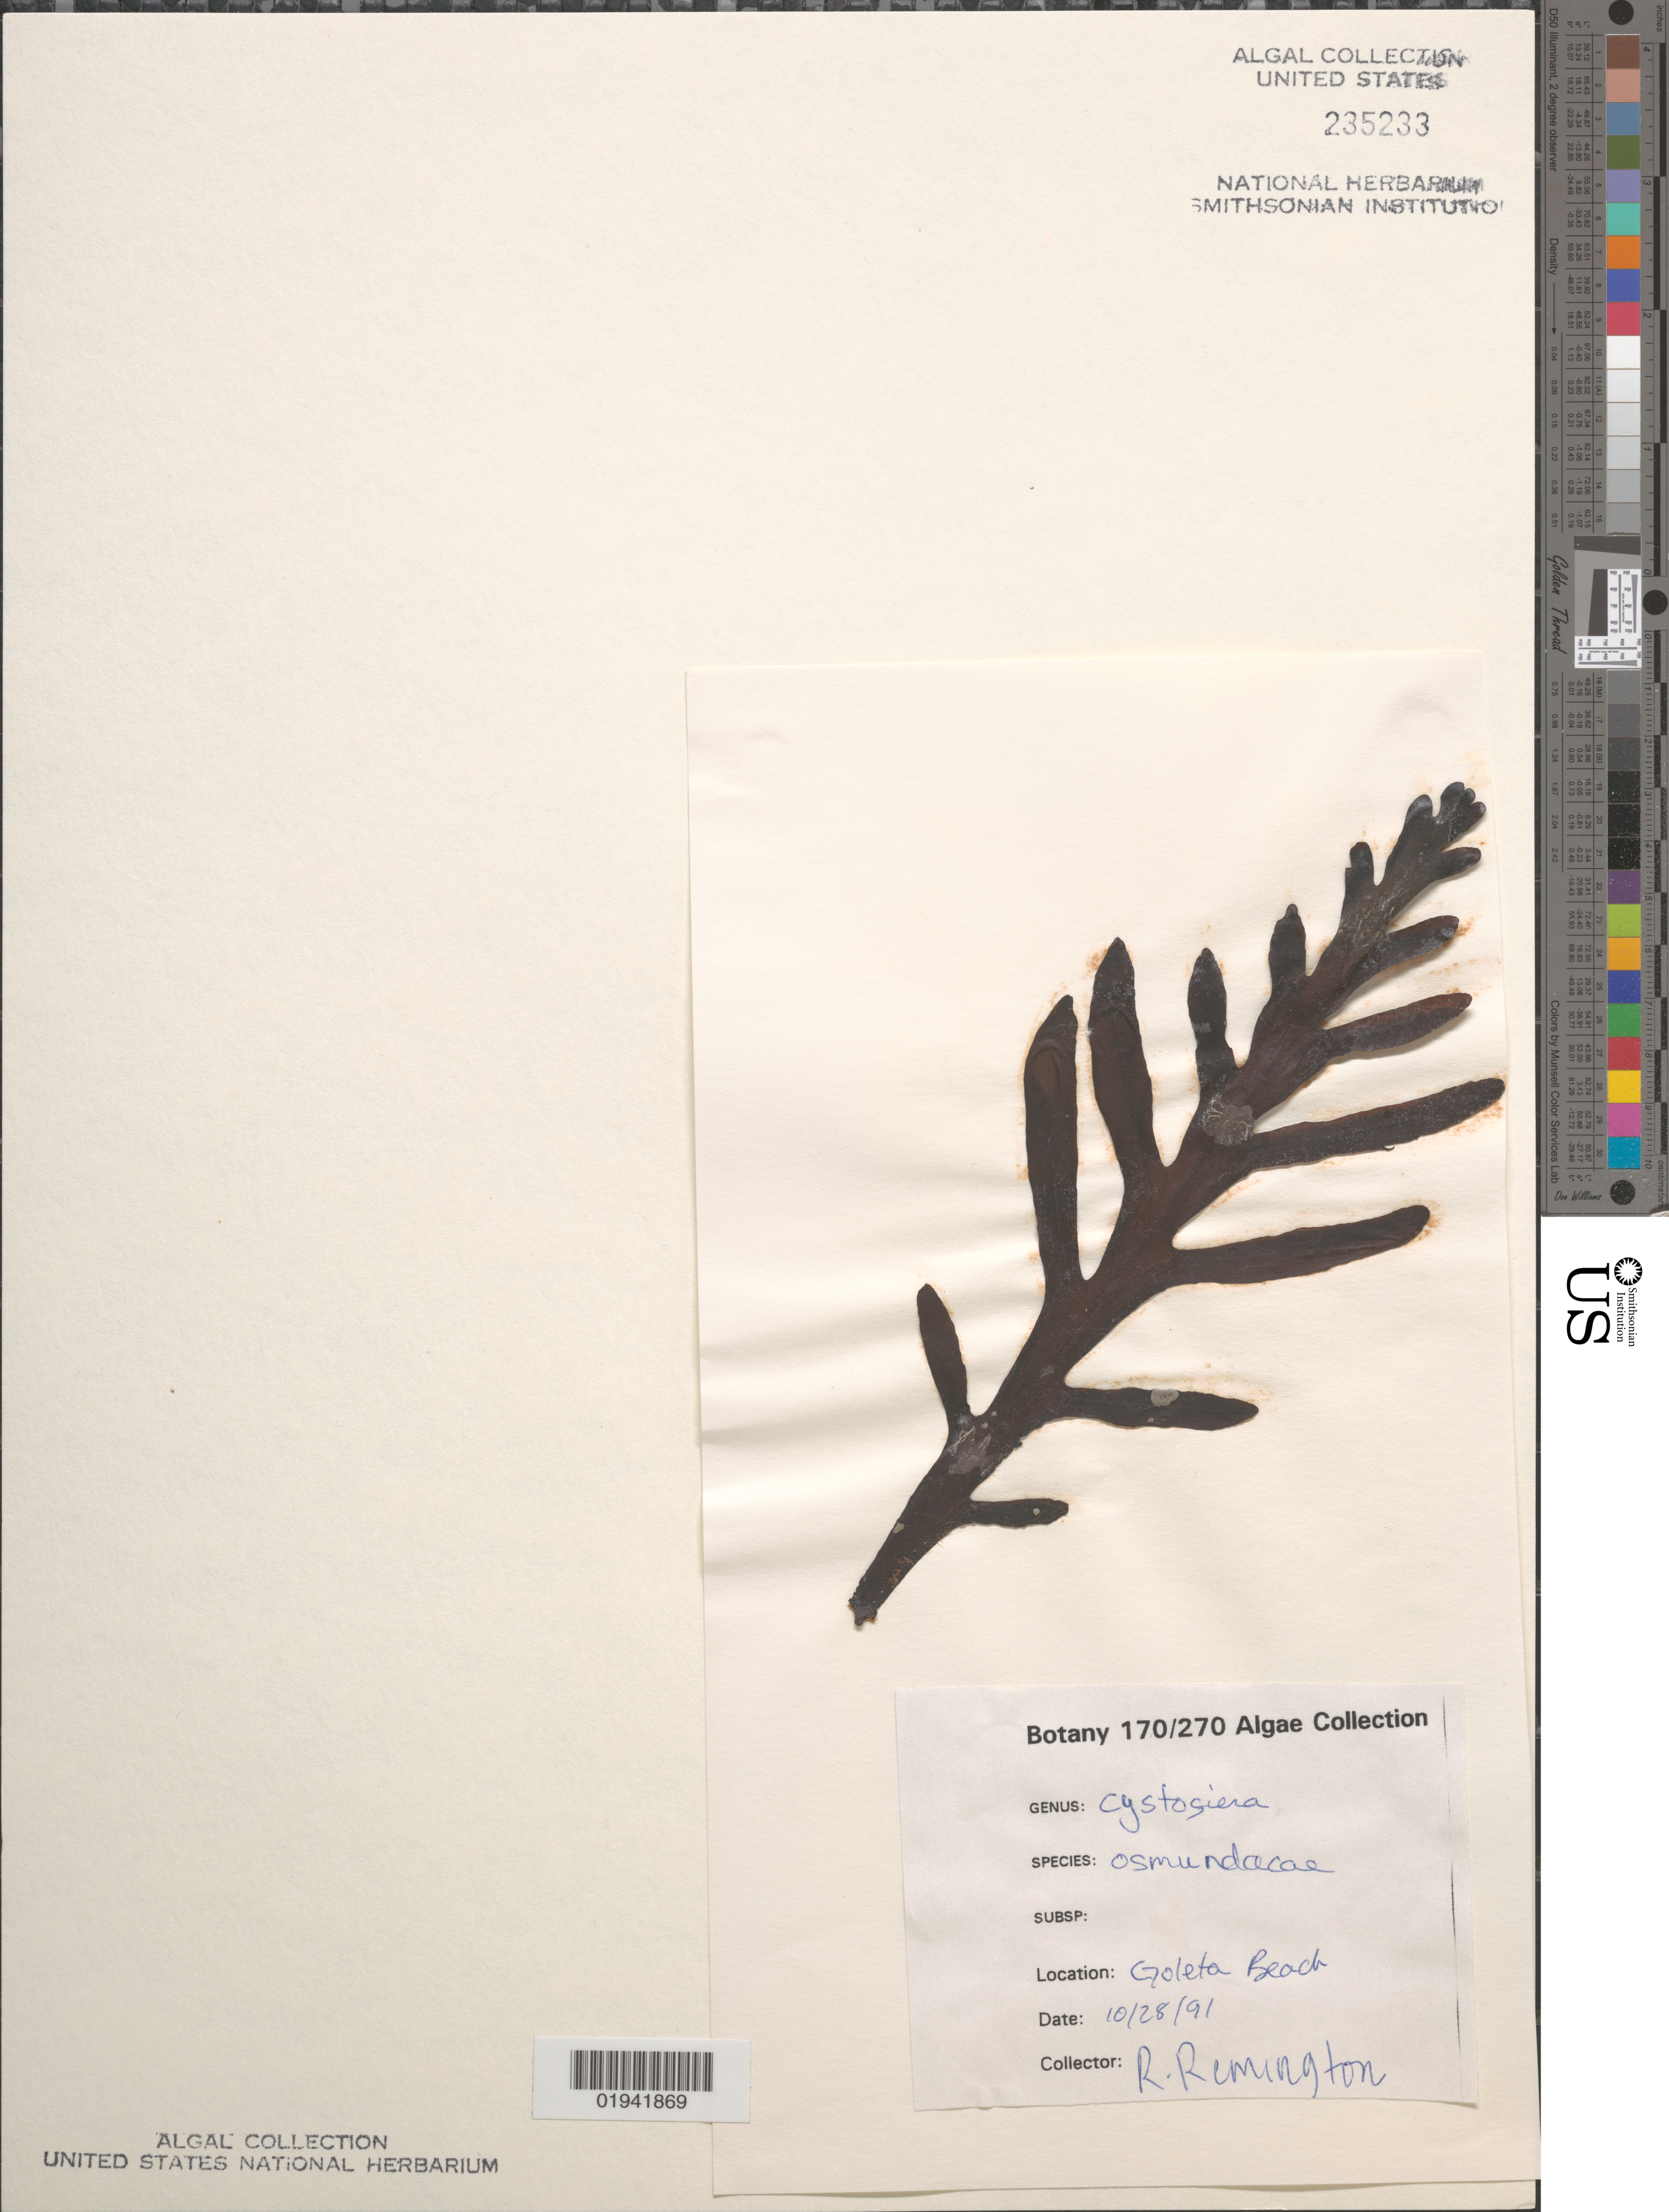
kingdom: Chromista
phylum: Ochrophyta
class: Phaeophyceae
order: Fucales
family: Sargassaceae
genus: Cystoseira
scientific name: Cystoseira osmundacea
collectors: R. Remington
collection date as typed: Transcribed d/m/y: 28/10/91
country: United States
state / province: California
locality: Goleta Beach.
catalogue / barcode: US 235233